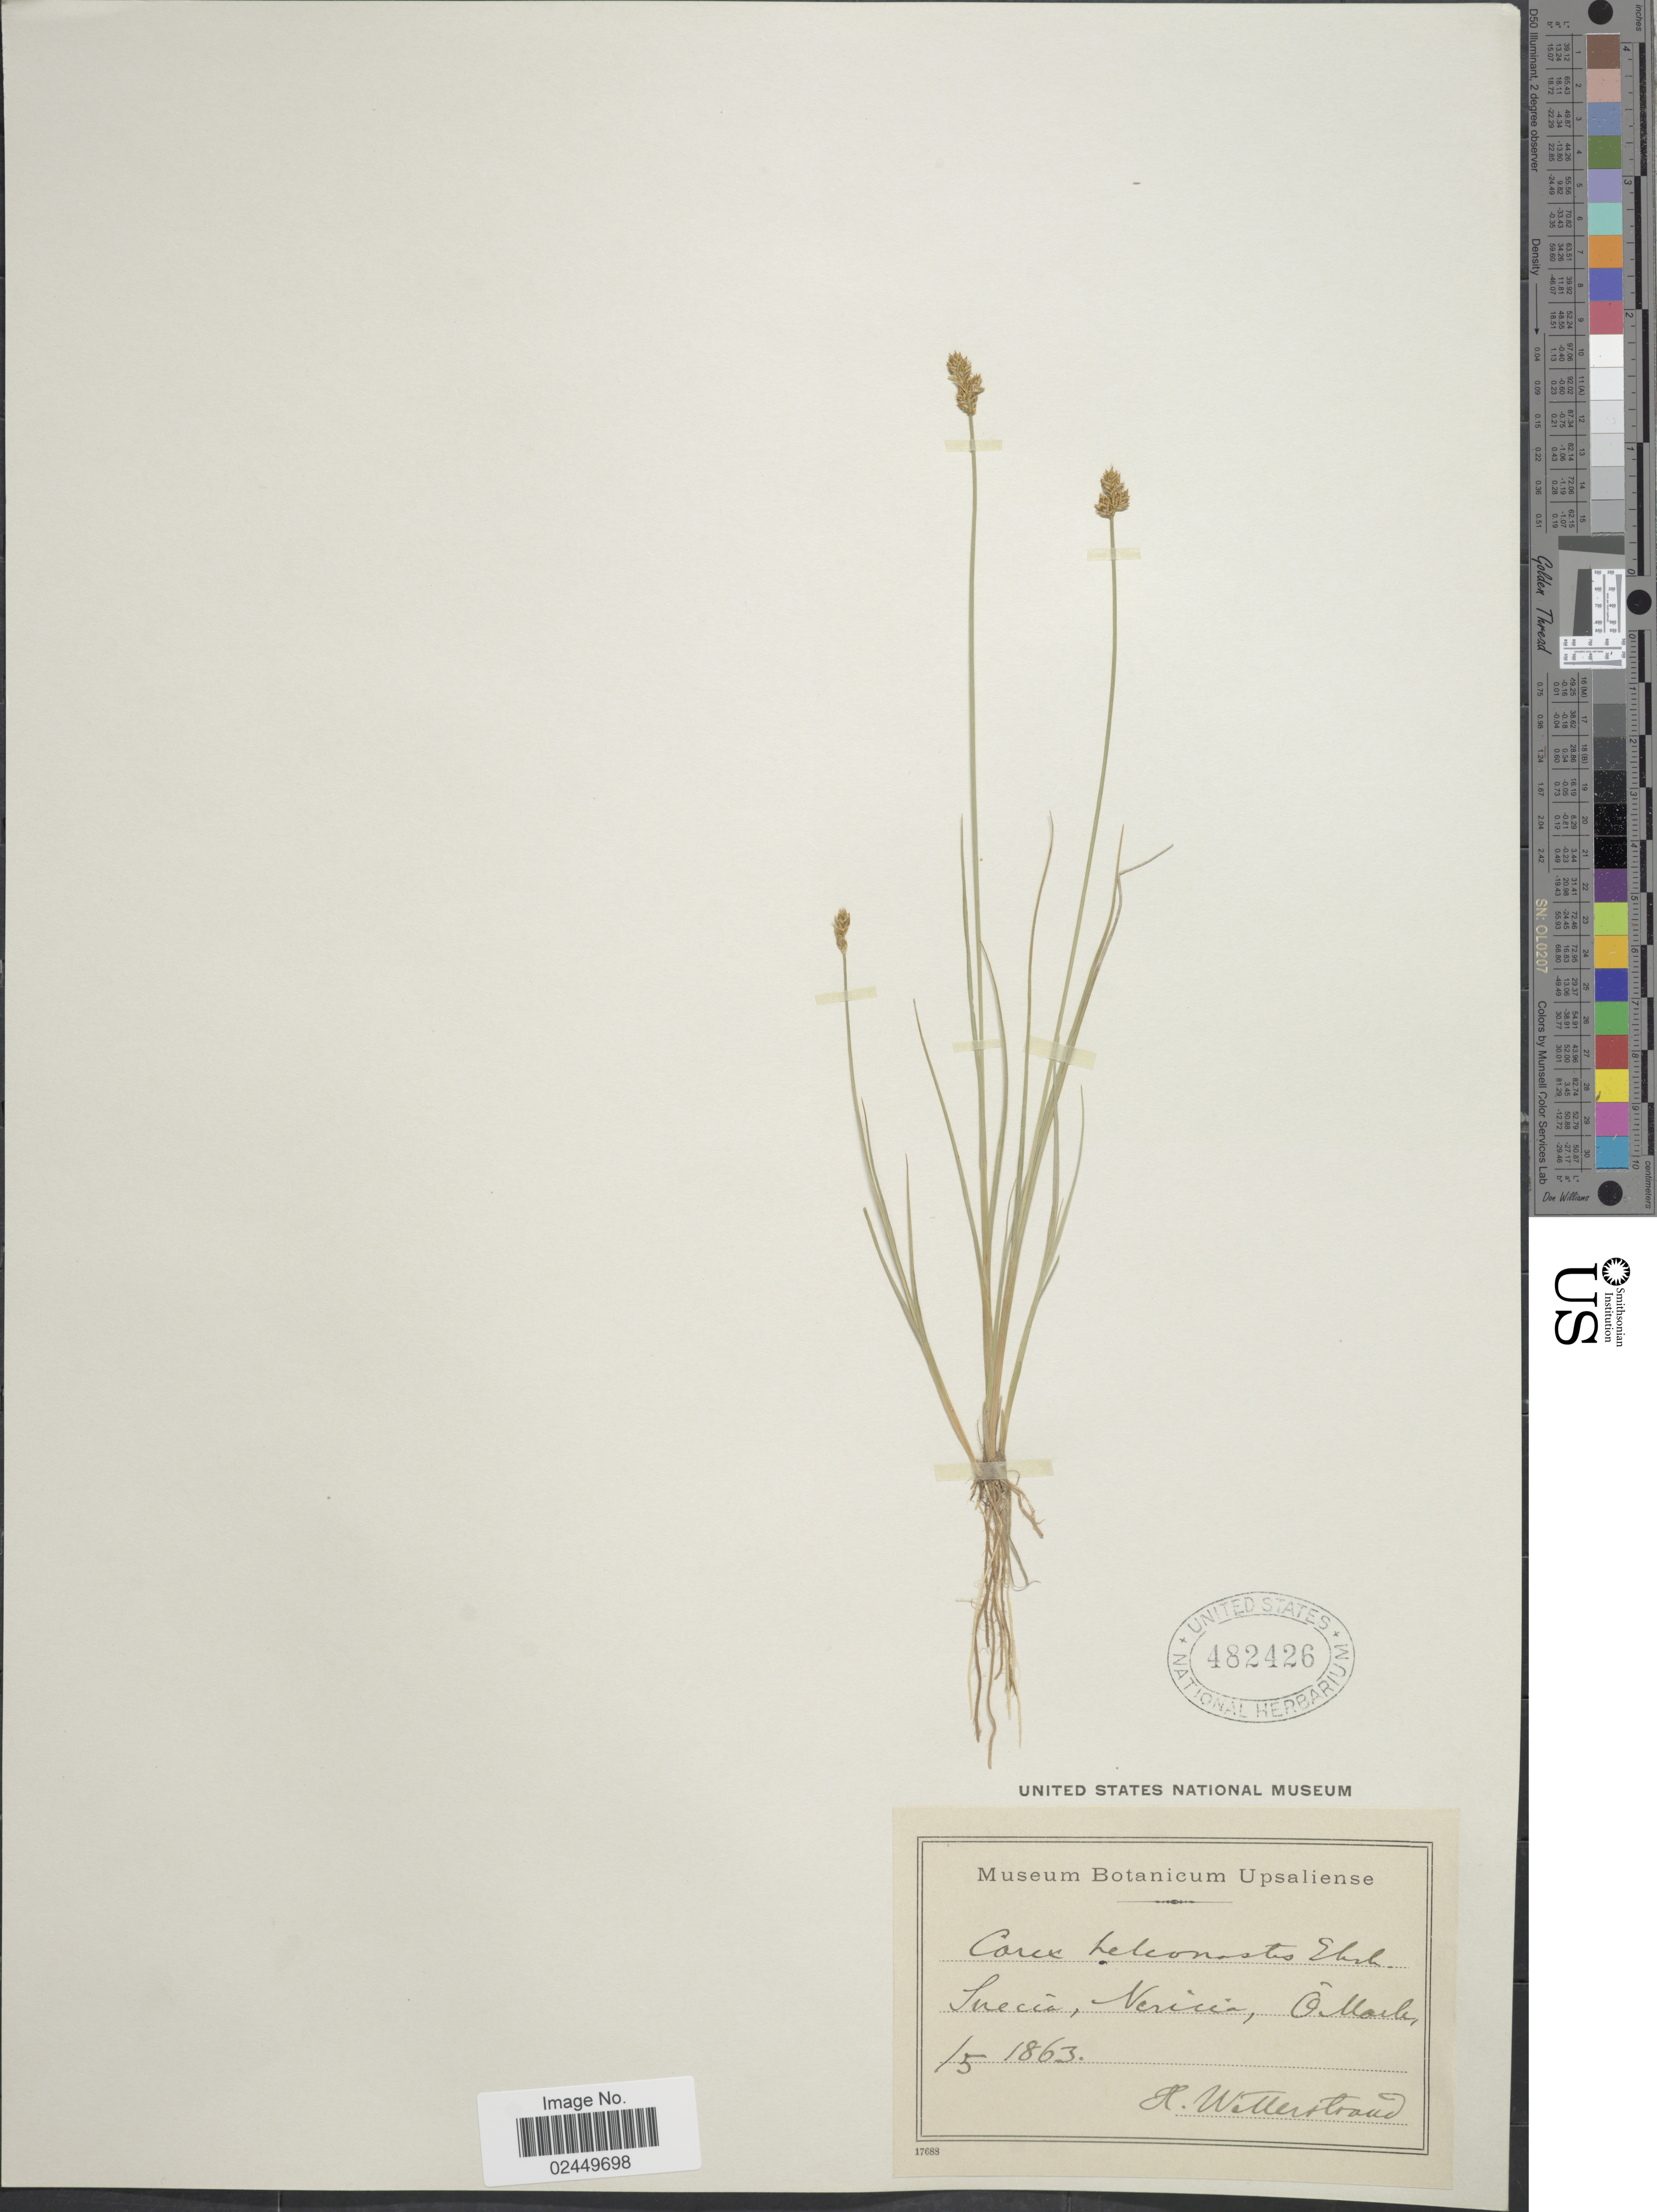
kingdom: Plantae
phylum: Tracheophyta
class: Liliopsida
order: Poales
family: Cyperaceae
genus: Carex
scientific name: Carex heleonastes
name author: Ehrh. ex L. f.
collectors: H. Wetterstrand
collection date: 1863-05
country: Sweden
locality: Suecia, Nericia, Ollande.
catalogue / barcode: US 482426